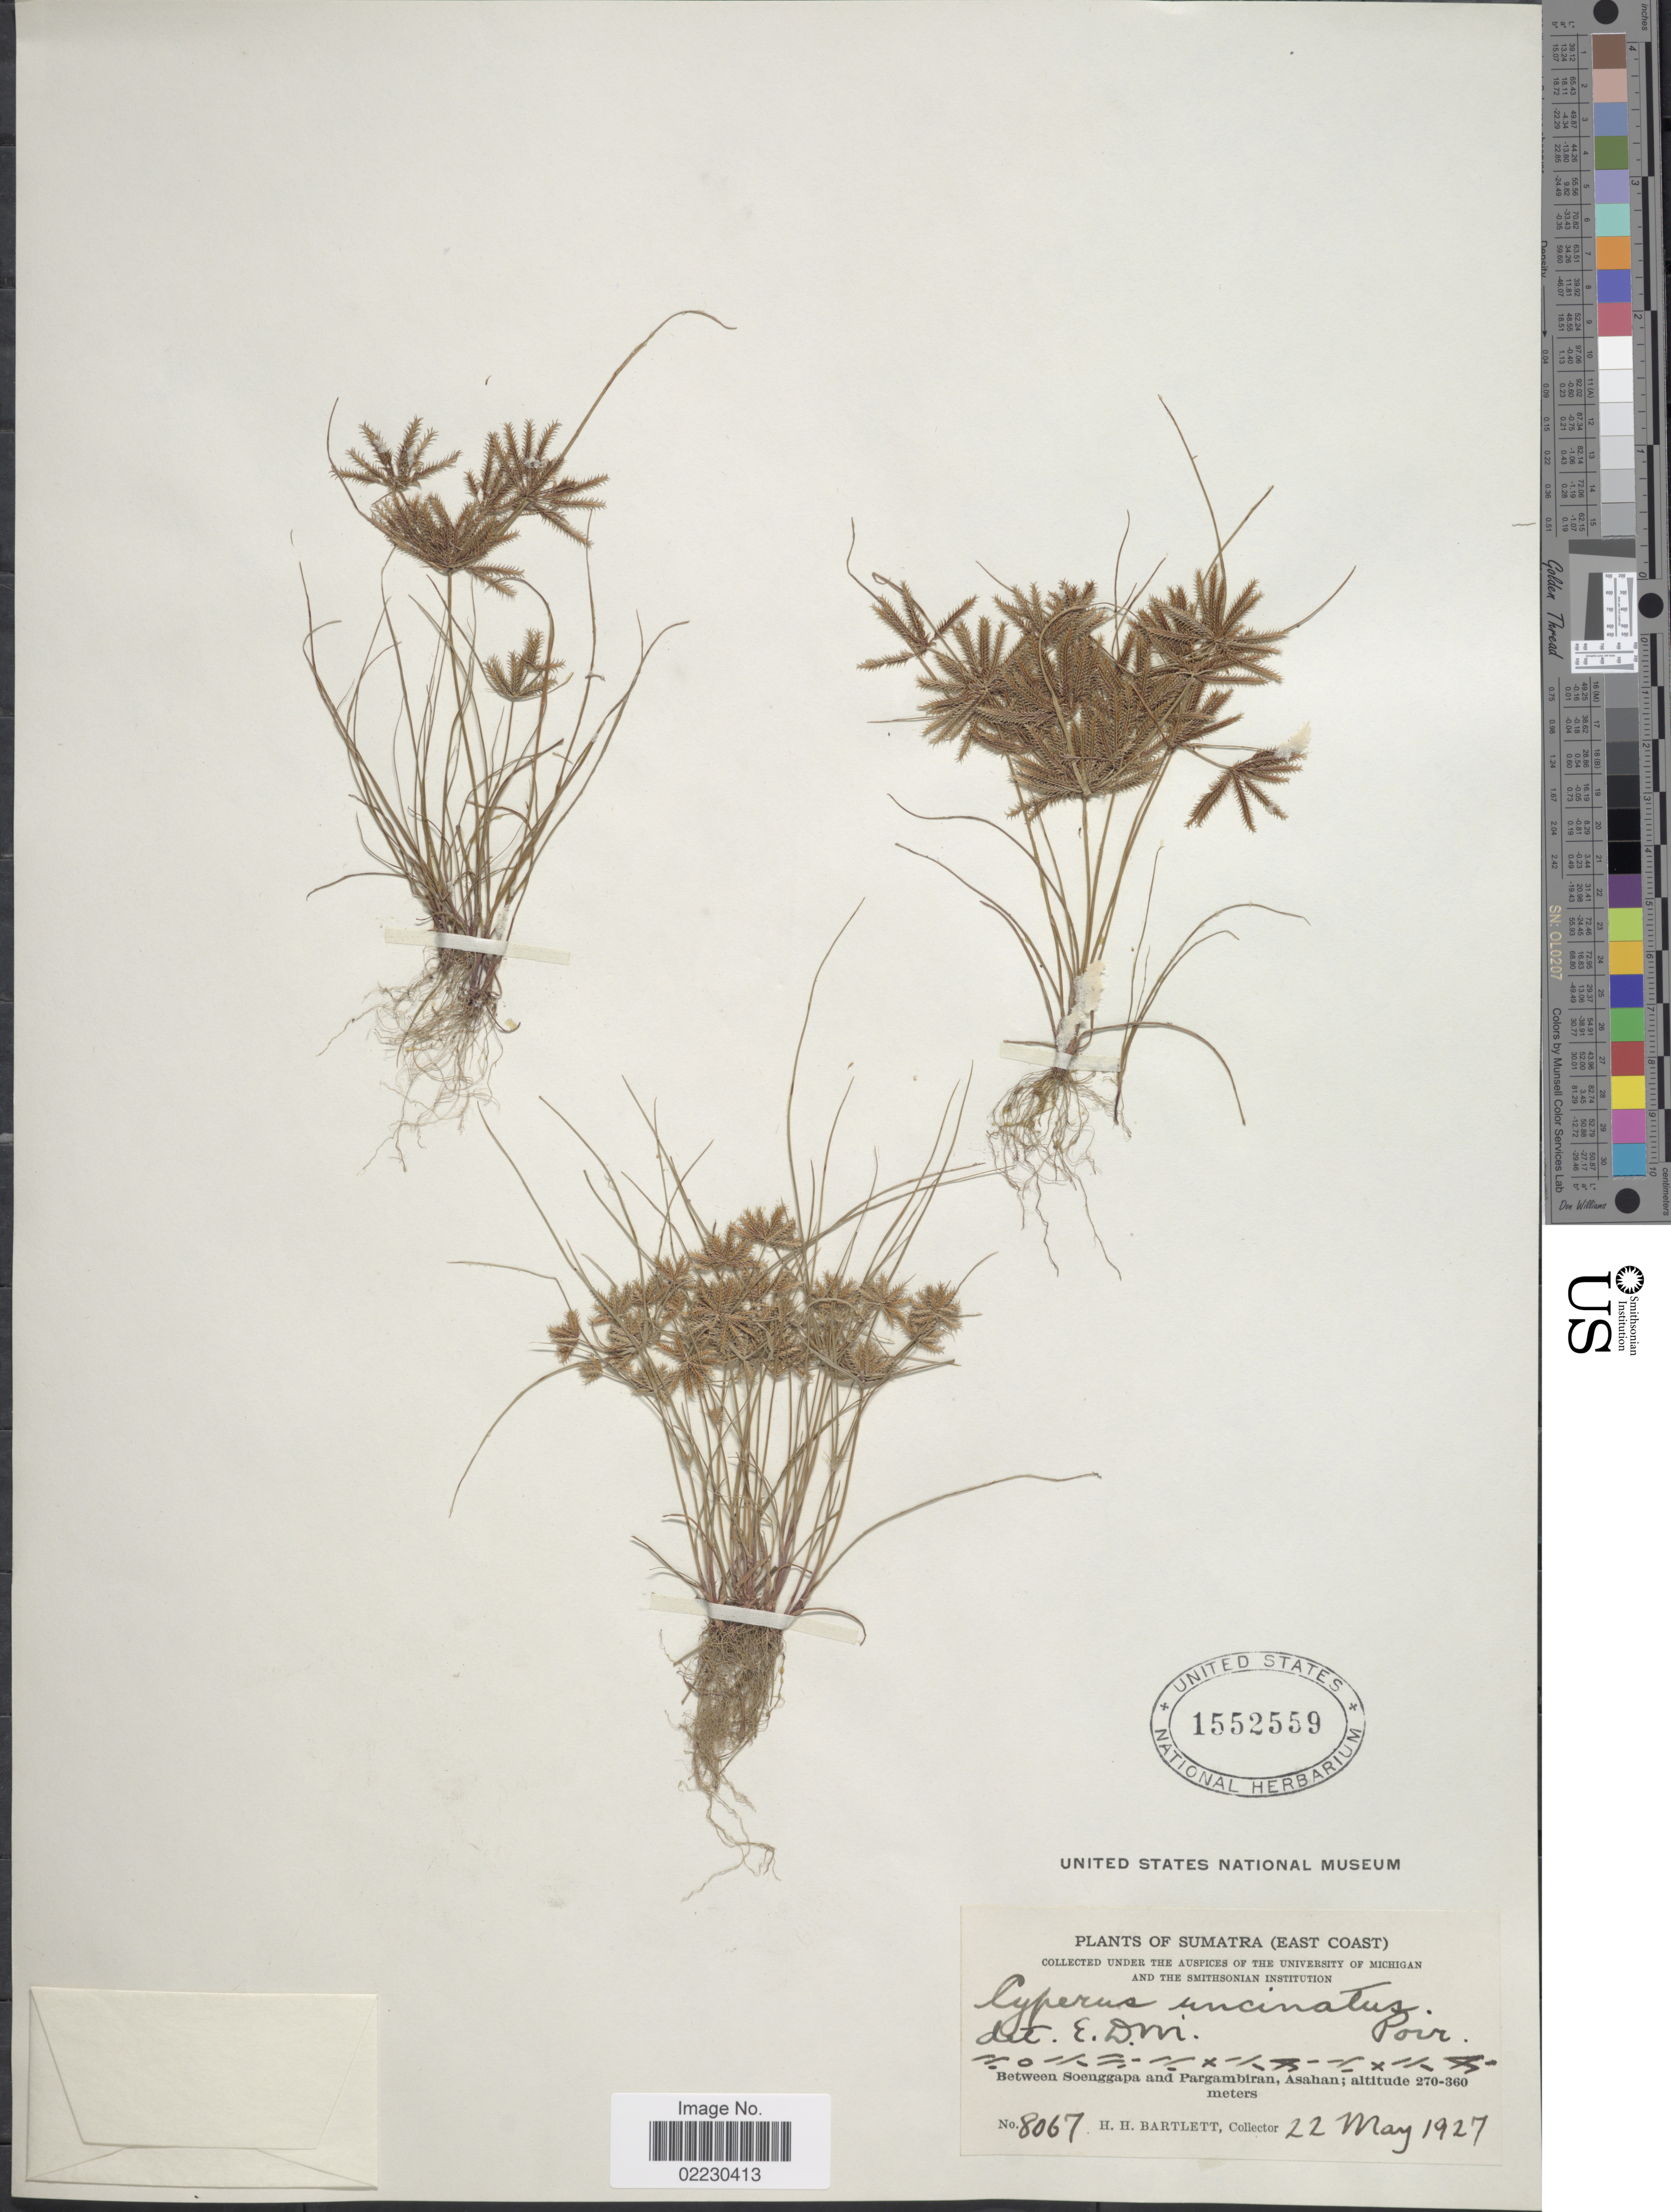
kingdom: Plantae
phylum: Tracheophyta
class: Liliopsida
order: Poales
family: Cyperaceae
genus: Cyperus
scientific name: Cyperus cuspidatus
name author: Kunth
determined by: Strong, Mark T., (BOT), Smithsonian Institution - National Museum of Natural History (UNITED STATES)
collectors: H. H. Bartlett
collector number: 8067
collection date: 1927-05-22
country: Indonesia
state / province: Sumatra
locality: East Coast, Between Soenggapa and Paragambiran, Ashan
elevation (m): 270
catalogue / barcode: US 1552559